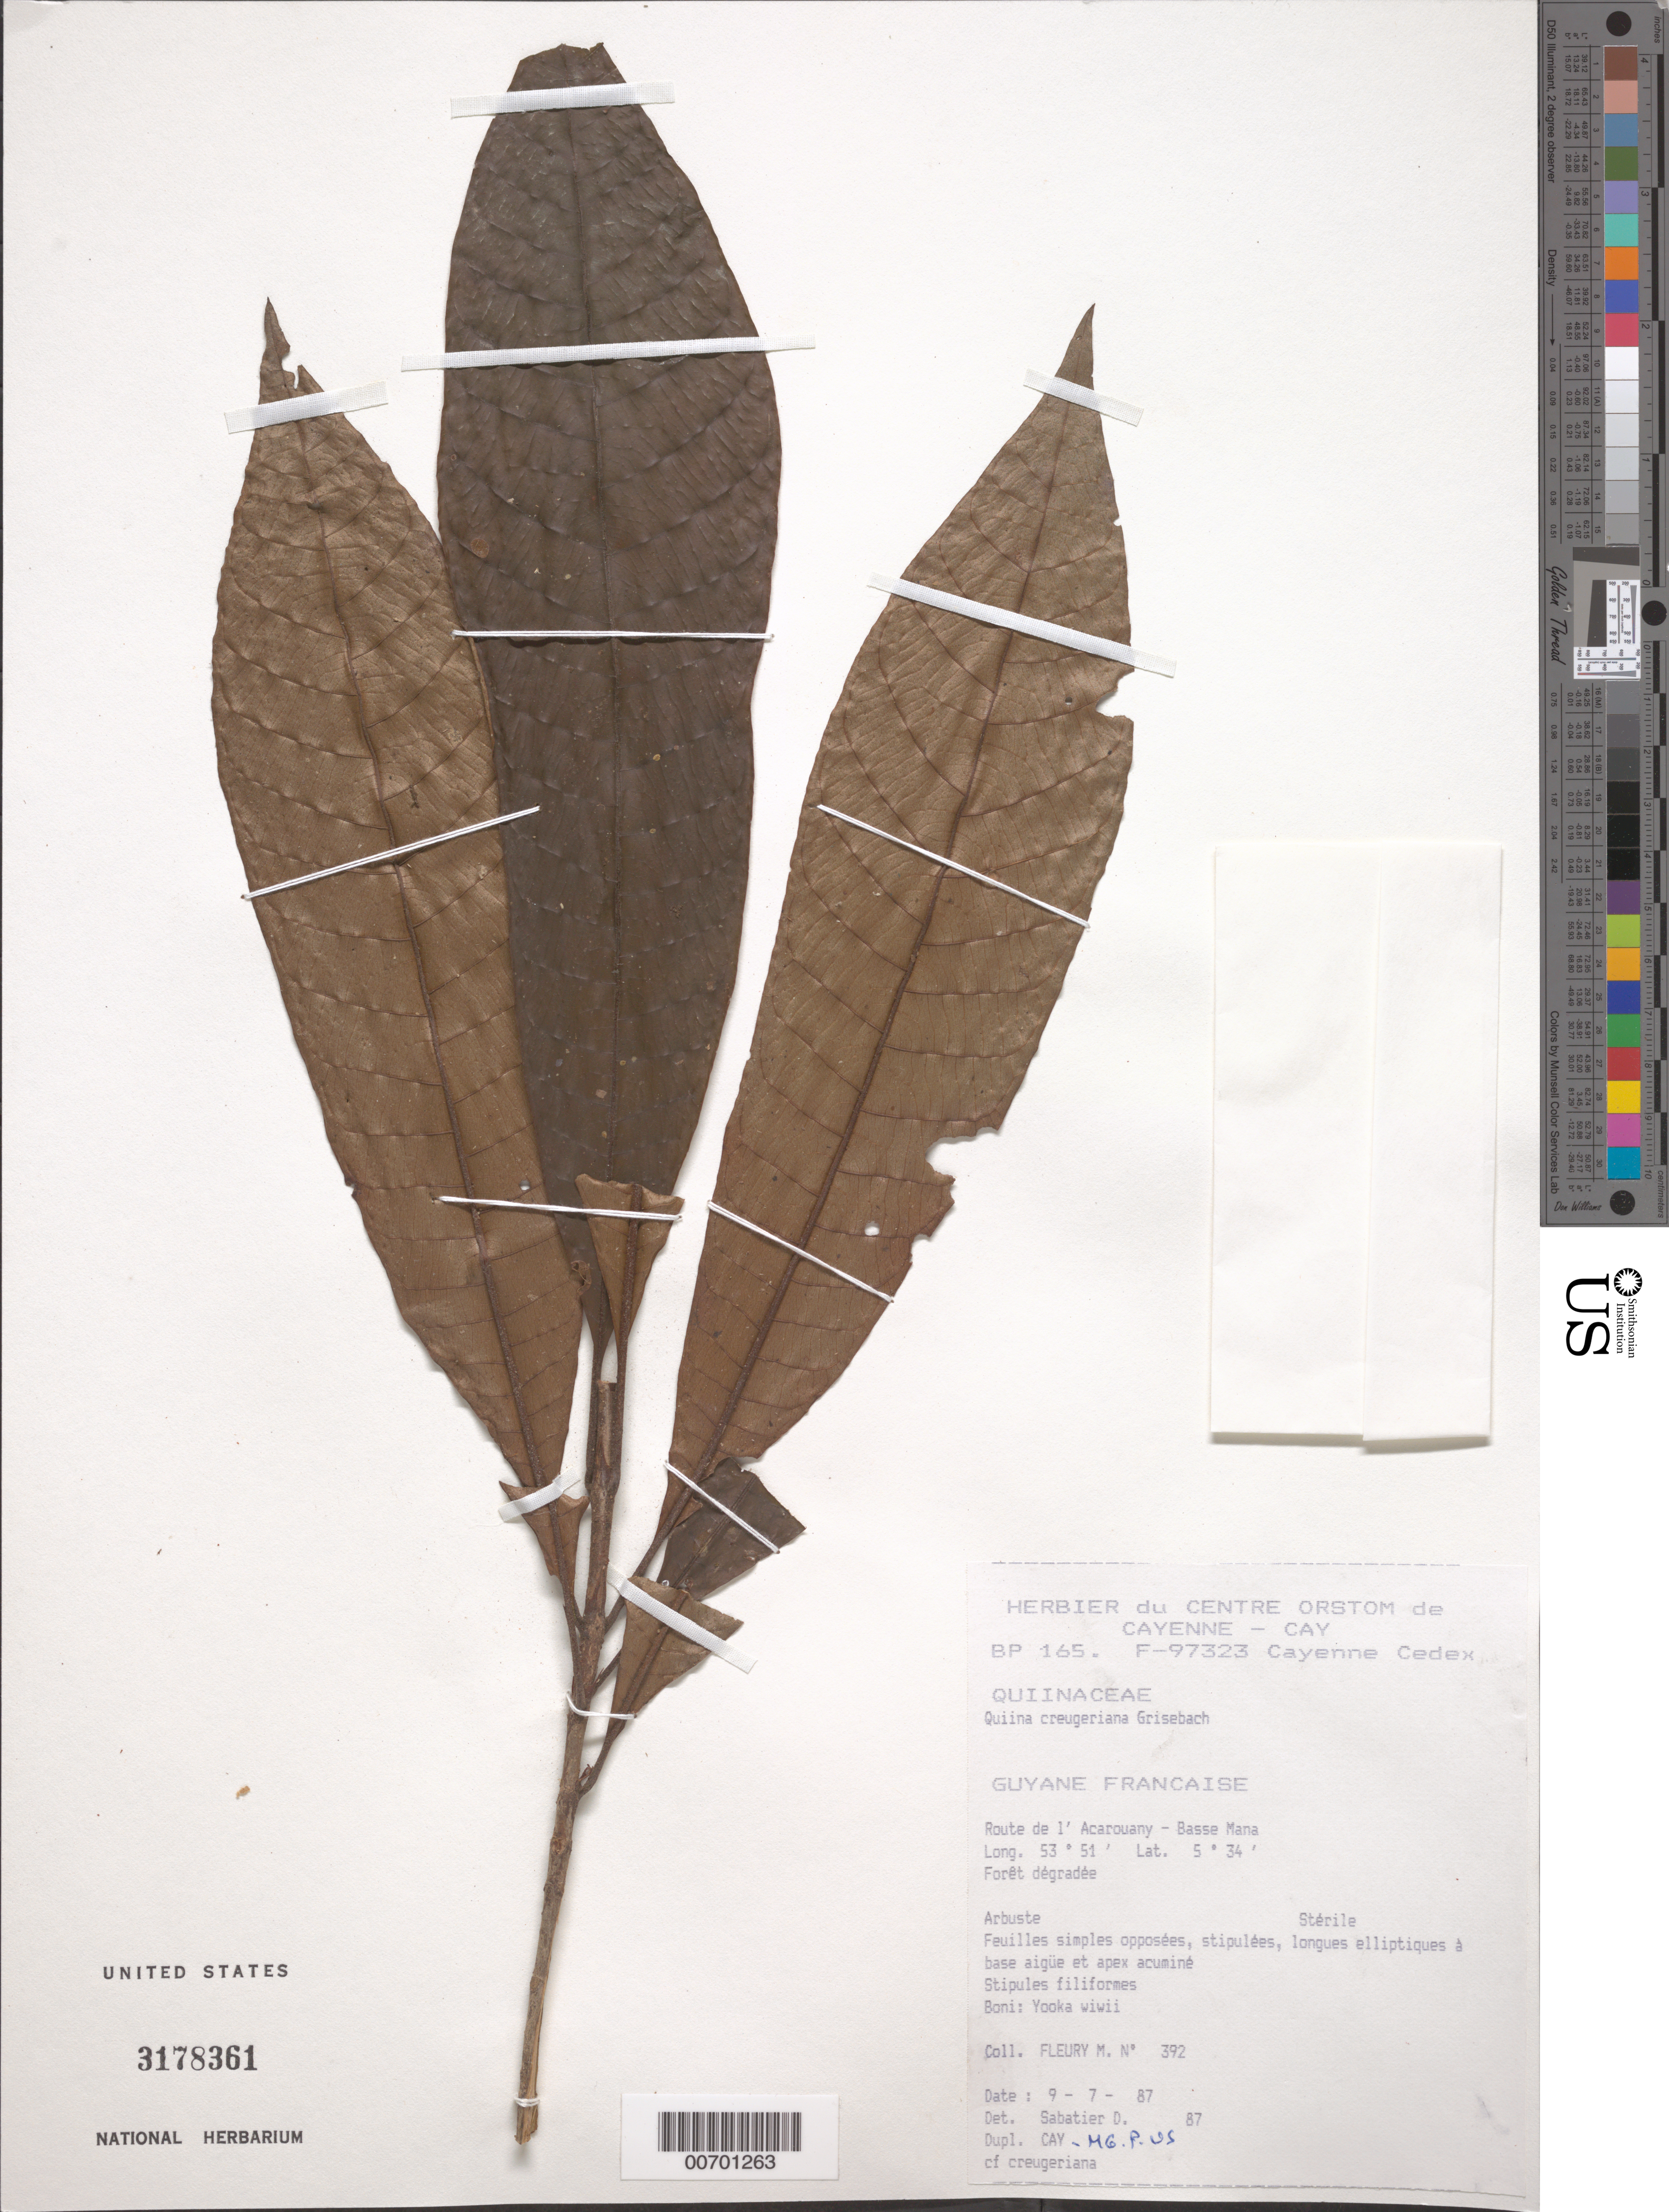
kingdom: Plantae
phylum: Tracheophyta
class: Magnoliopsida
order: Malpighiales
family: Quiinaceae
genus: Quiina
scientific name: Quiina cruegeriana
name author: Griseb.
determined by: Sabatier, D.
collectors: M. Fleury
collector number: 392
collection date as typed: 9-Jul-87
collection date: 1987-07-09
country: French Guiana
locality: Route de l'Acarouany, Bassin de la Mana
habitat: Disturbed forest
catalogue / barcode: US 3178361